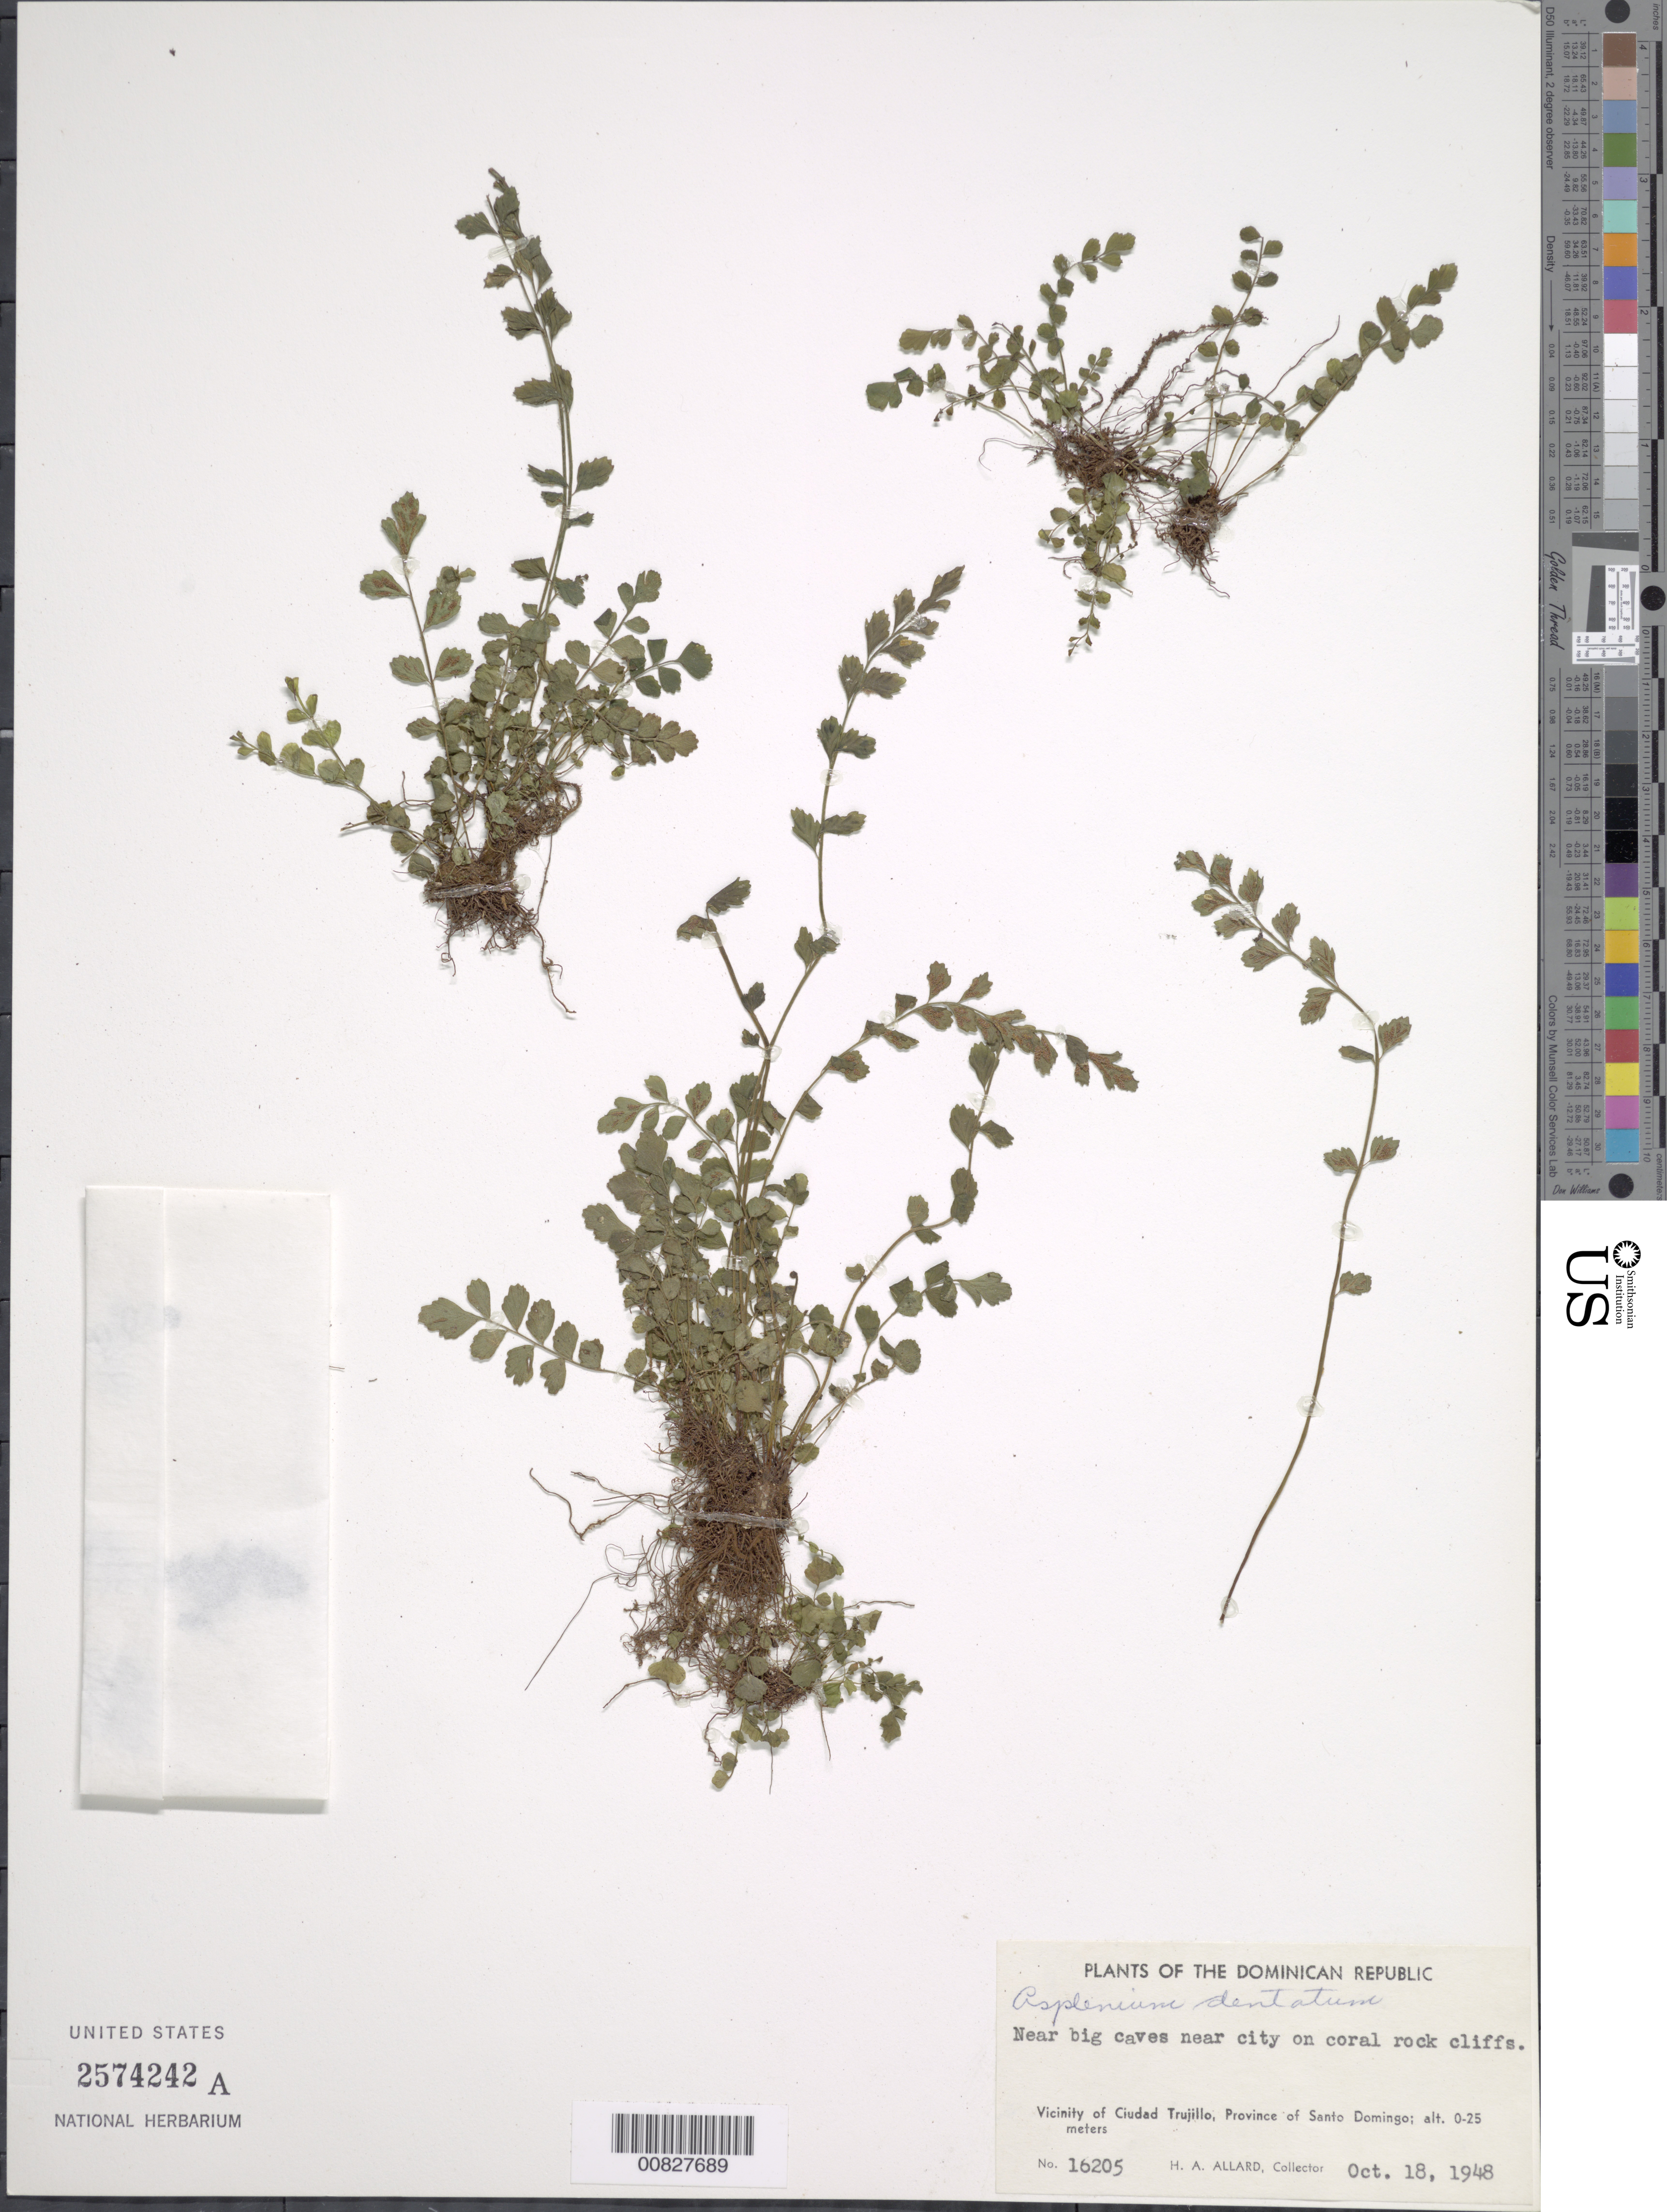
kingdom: Plantae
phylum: Tracheophyta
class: Polypodiopsida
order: Polypodiales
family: Aspleniaceae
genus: Asplenium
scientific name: Asplenium trichomanes-dentatum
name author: L.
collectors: H. A. Allard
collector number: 16205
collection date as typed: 18 Oct 1948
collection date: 1948-10-18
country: Dominican Republic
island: Hispaniola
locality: Prov. Santo Domingo, vicinity Ciudad Trujillo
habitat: Coral rock cliffs near big caves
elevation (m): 0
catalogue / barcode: US 2574242A